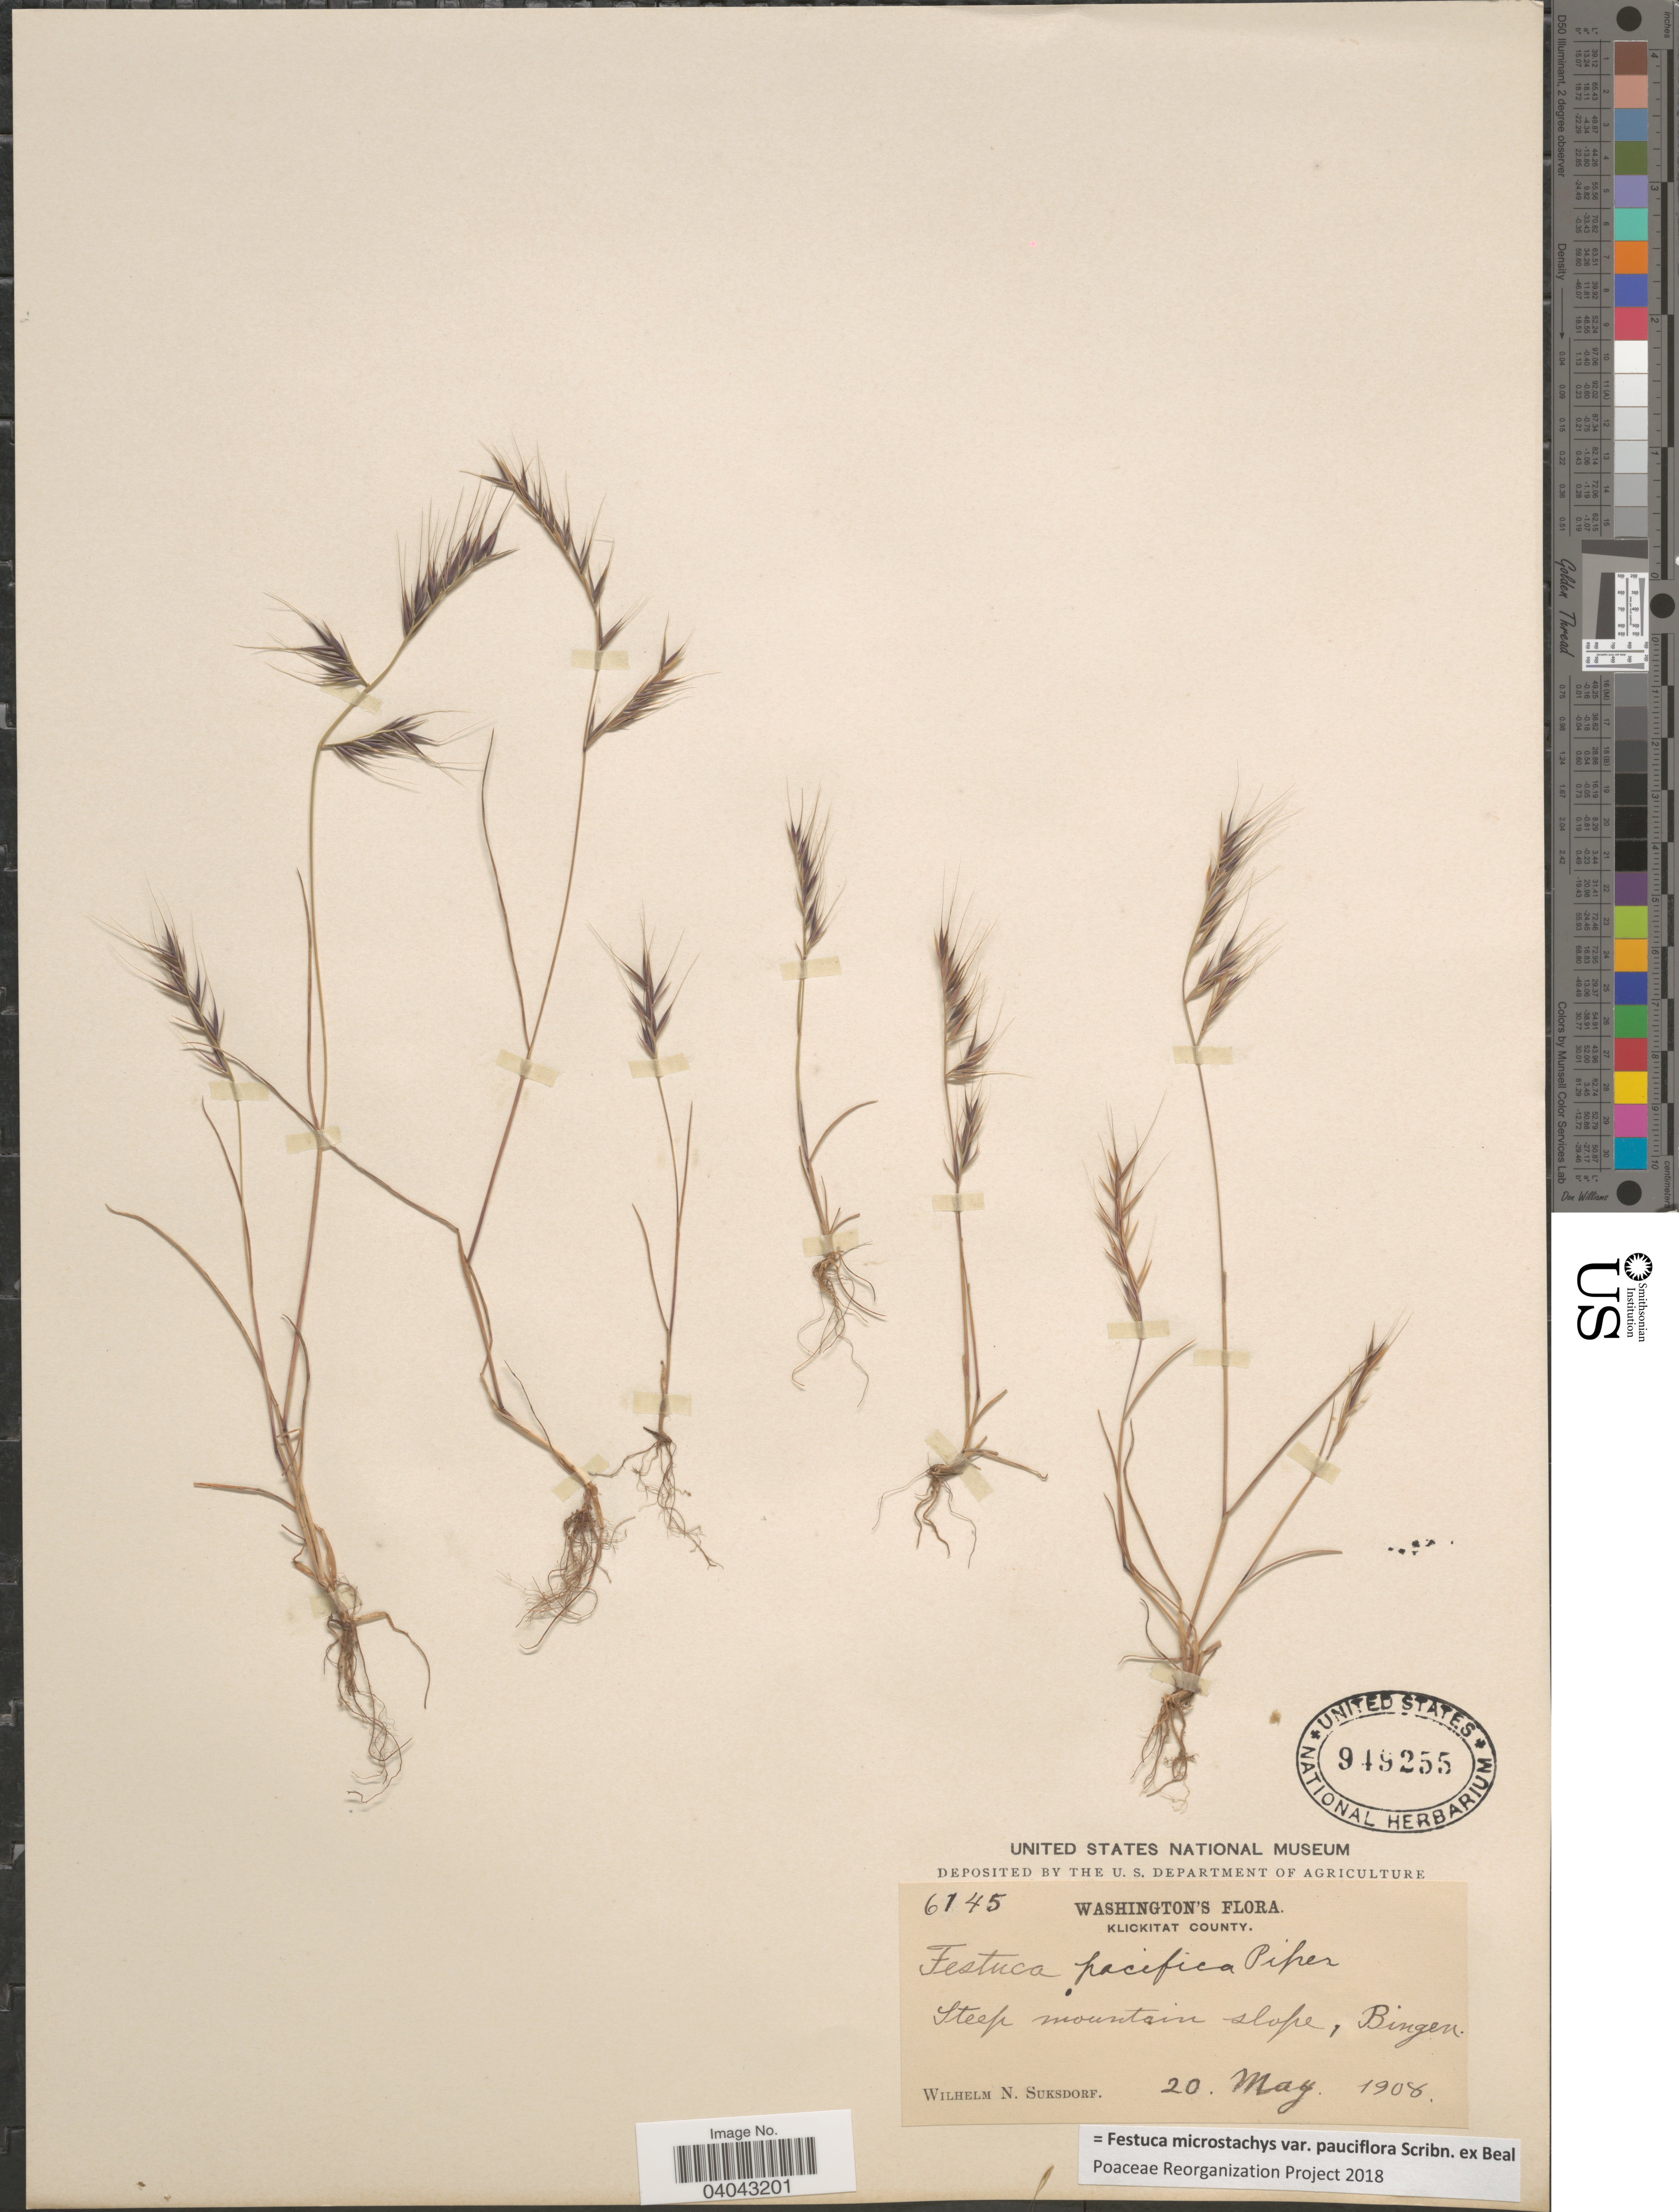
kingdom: Plantae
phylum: Tracheophyta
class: Liliopsida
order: Poales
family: Poaceae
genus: Festuca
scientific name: Festuca microstachys var. pauciflora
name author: Scribn. ex W.J. Beal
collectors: W. N. Suksdorf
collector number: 6145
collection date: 1908-05-20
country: United States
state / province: Washington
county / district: Klickitat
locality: Klickitat County. Steep mountain slope, Bingen.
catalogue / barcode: US 949255